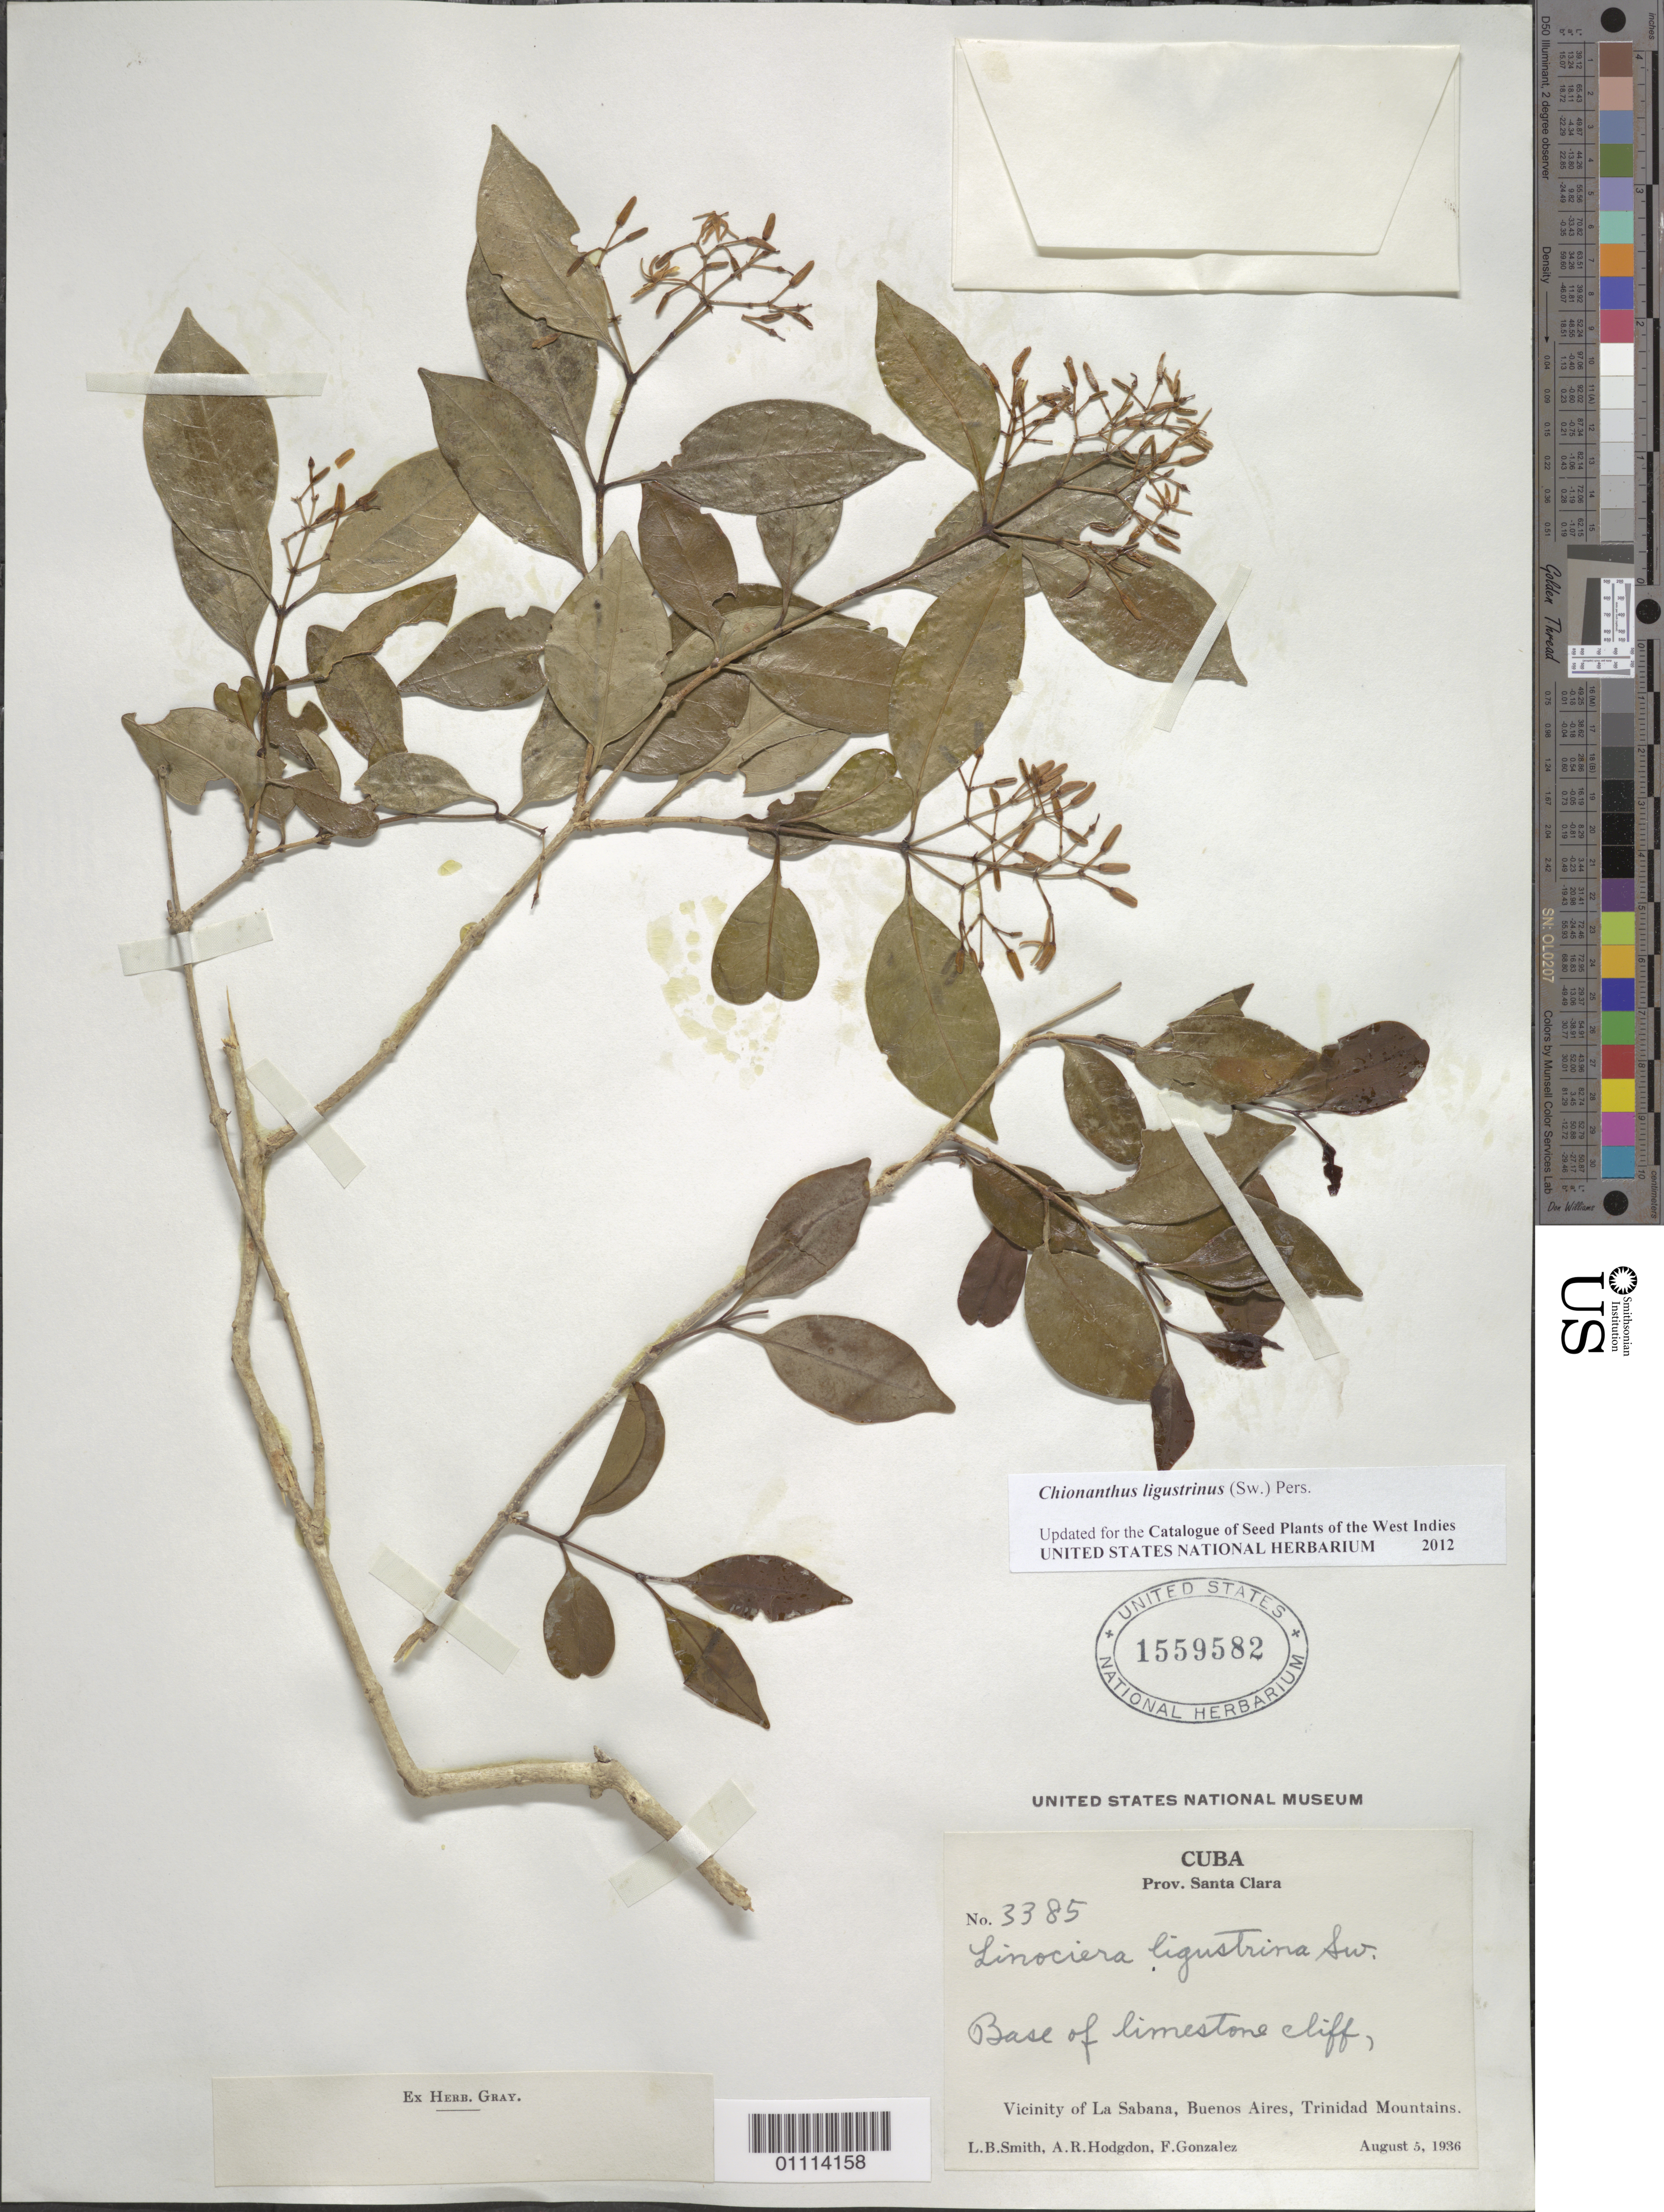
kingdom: Plantae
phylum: Tracheophyta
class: Magnoliopsida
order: Lamiales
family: Oleaceae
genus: Linociera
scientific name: Linociera ligustrina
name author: (Sw.) Sw.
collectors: L. Smith, A. R. Hodgdon & E. González P.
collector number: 3385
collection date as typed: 05 Aug 1936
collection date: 1936-08-05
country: Cuba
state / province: Sancti Spiritus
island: Cuba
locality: Base of limestone cliff, vicinity of La Sabana, Buenos Aires, Trinidad Mountains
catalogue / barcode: US 1559582